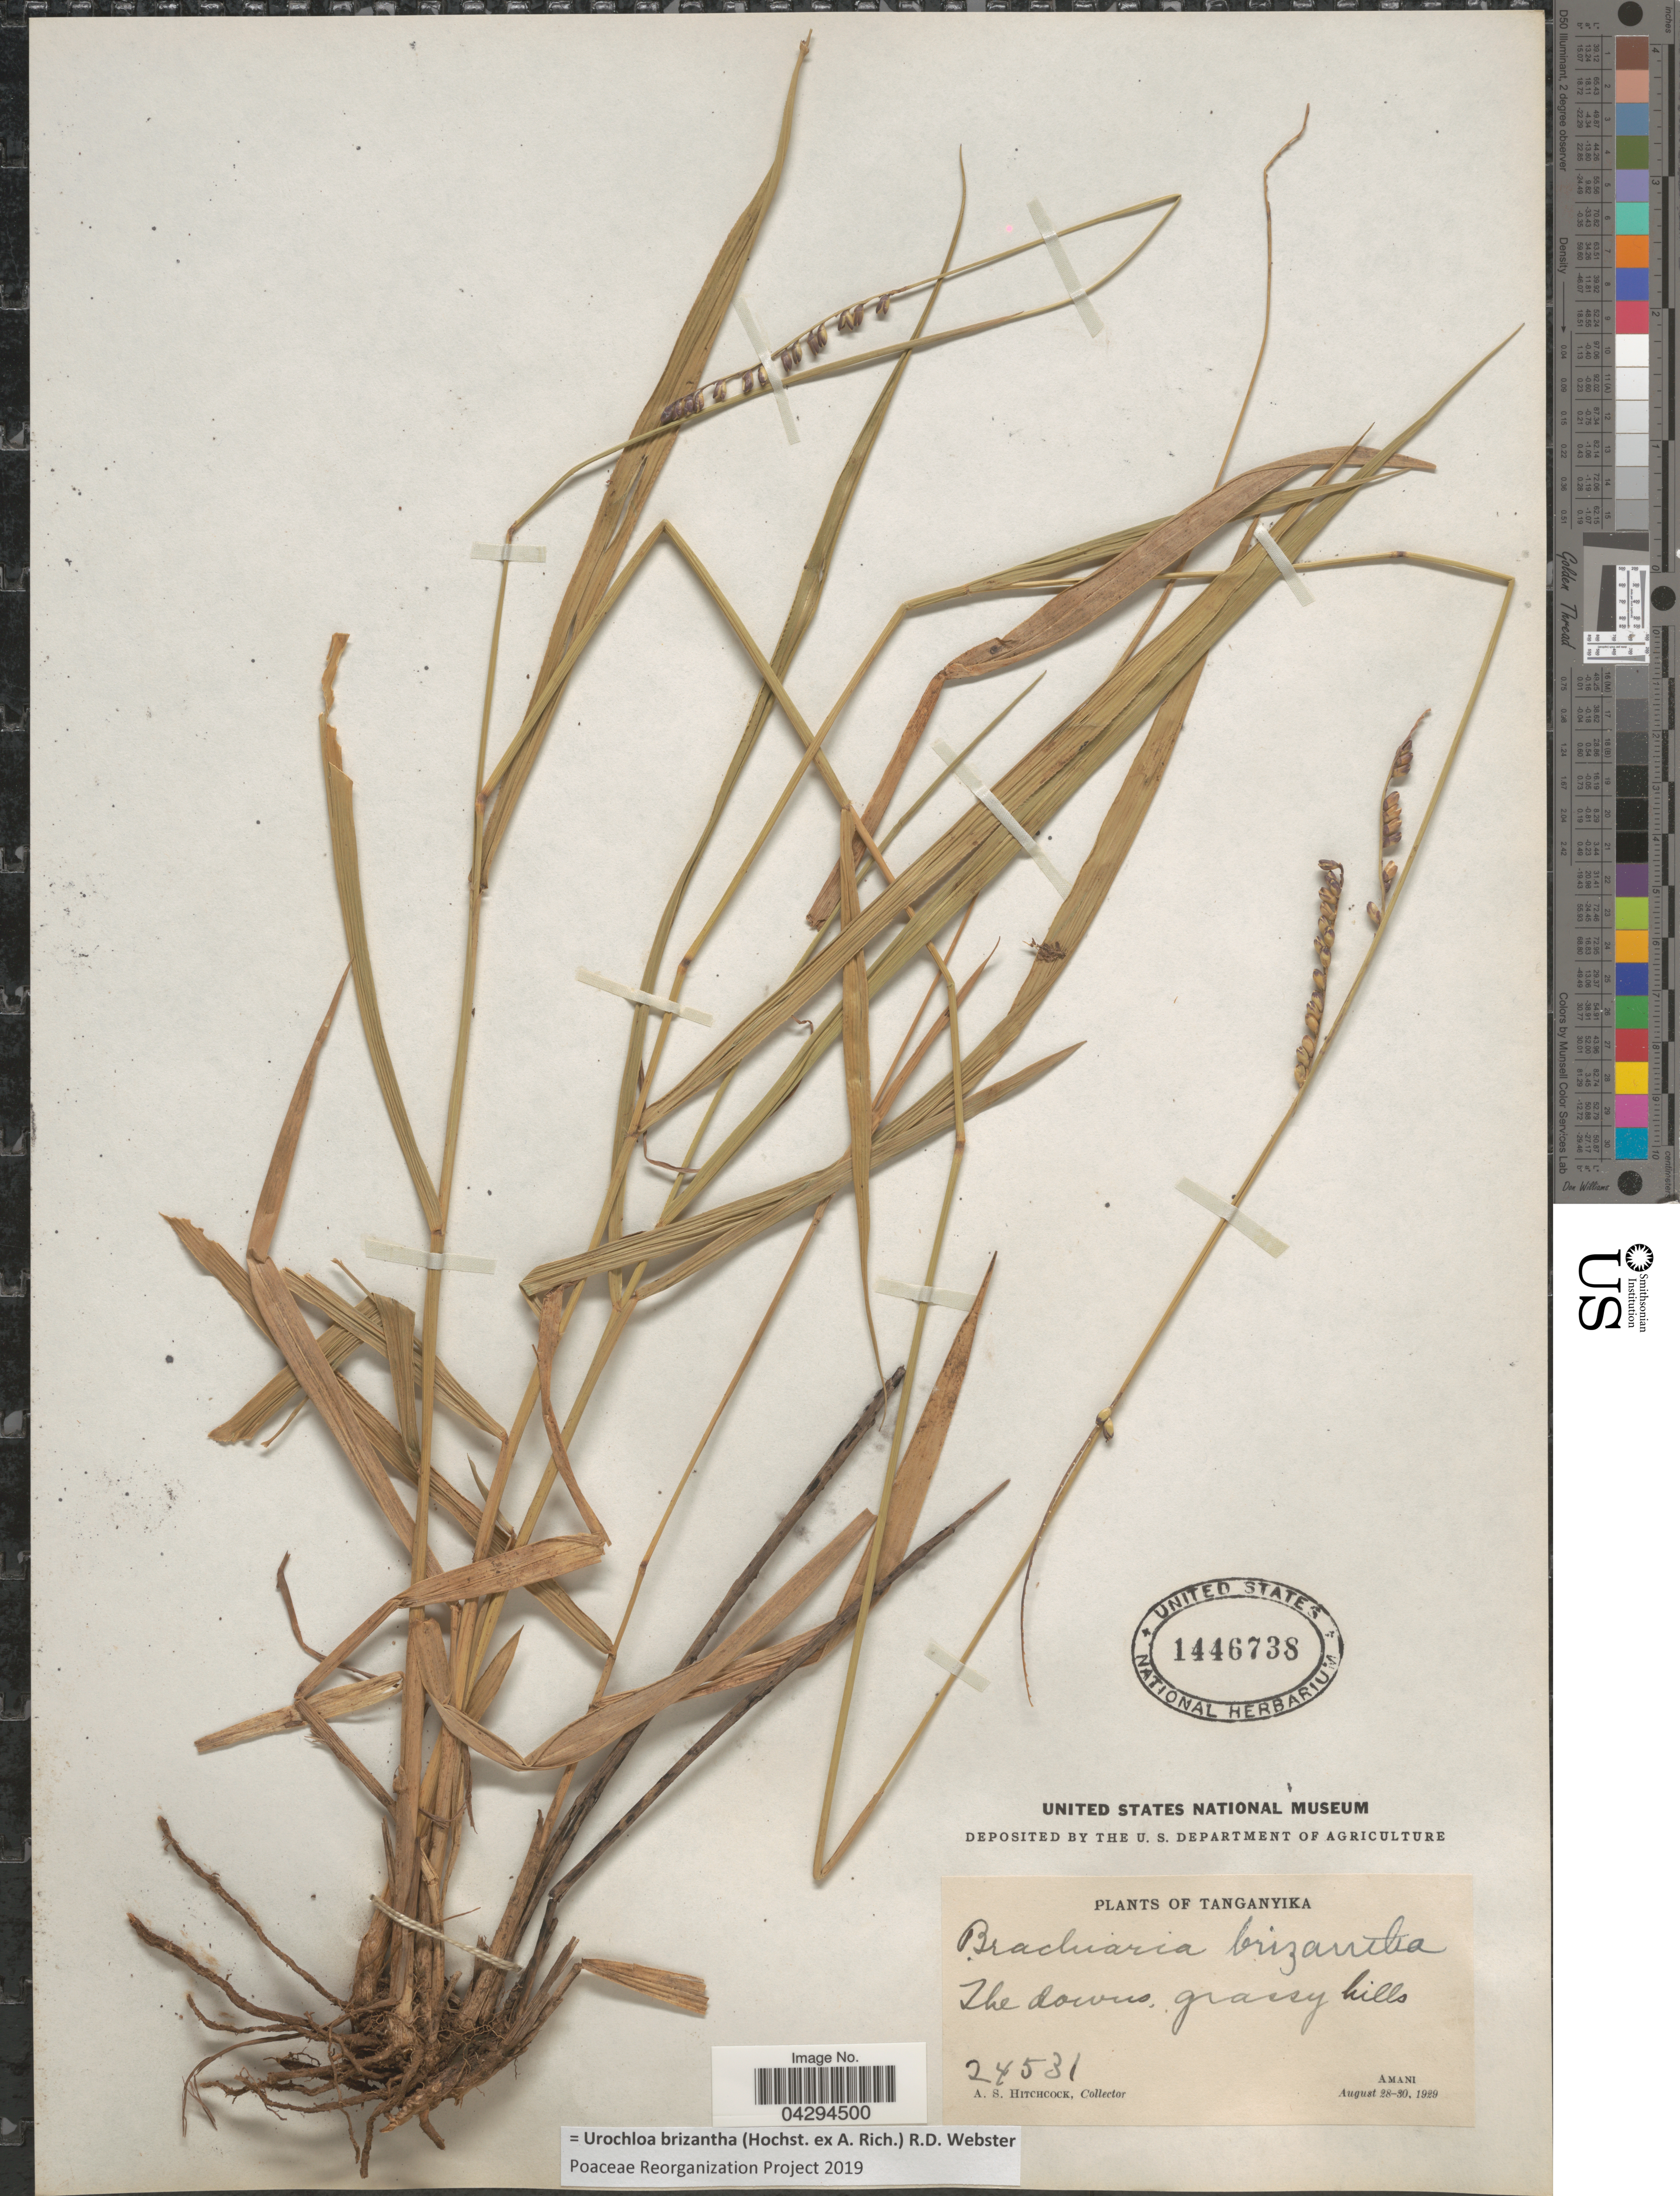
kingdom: Plantae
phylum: Tracheophyta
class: Liliopsida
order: Poales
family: Poaceae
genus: Urochloa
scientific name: Urochloa brizantha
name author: (Hochst. ex A. Rich.) R.D. Webster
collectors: A. S. Hitchcock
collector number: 24531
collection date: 1929-08-28/1929-08-30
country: Tanzania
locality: Tanganyika. The downs, grassy hills. Amani.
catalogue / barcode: US 1446738